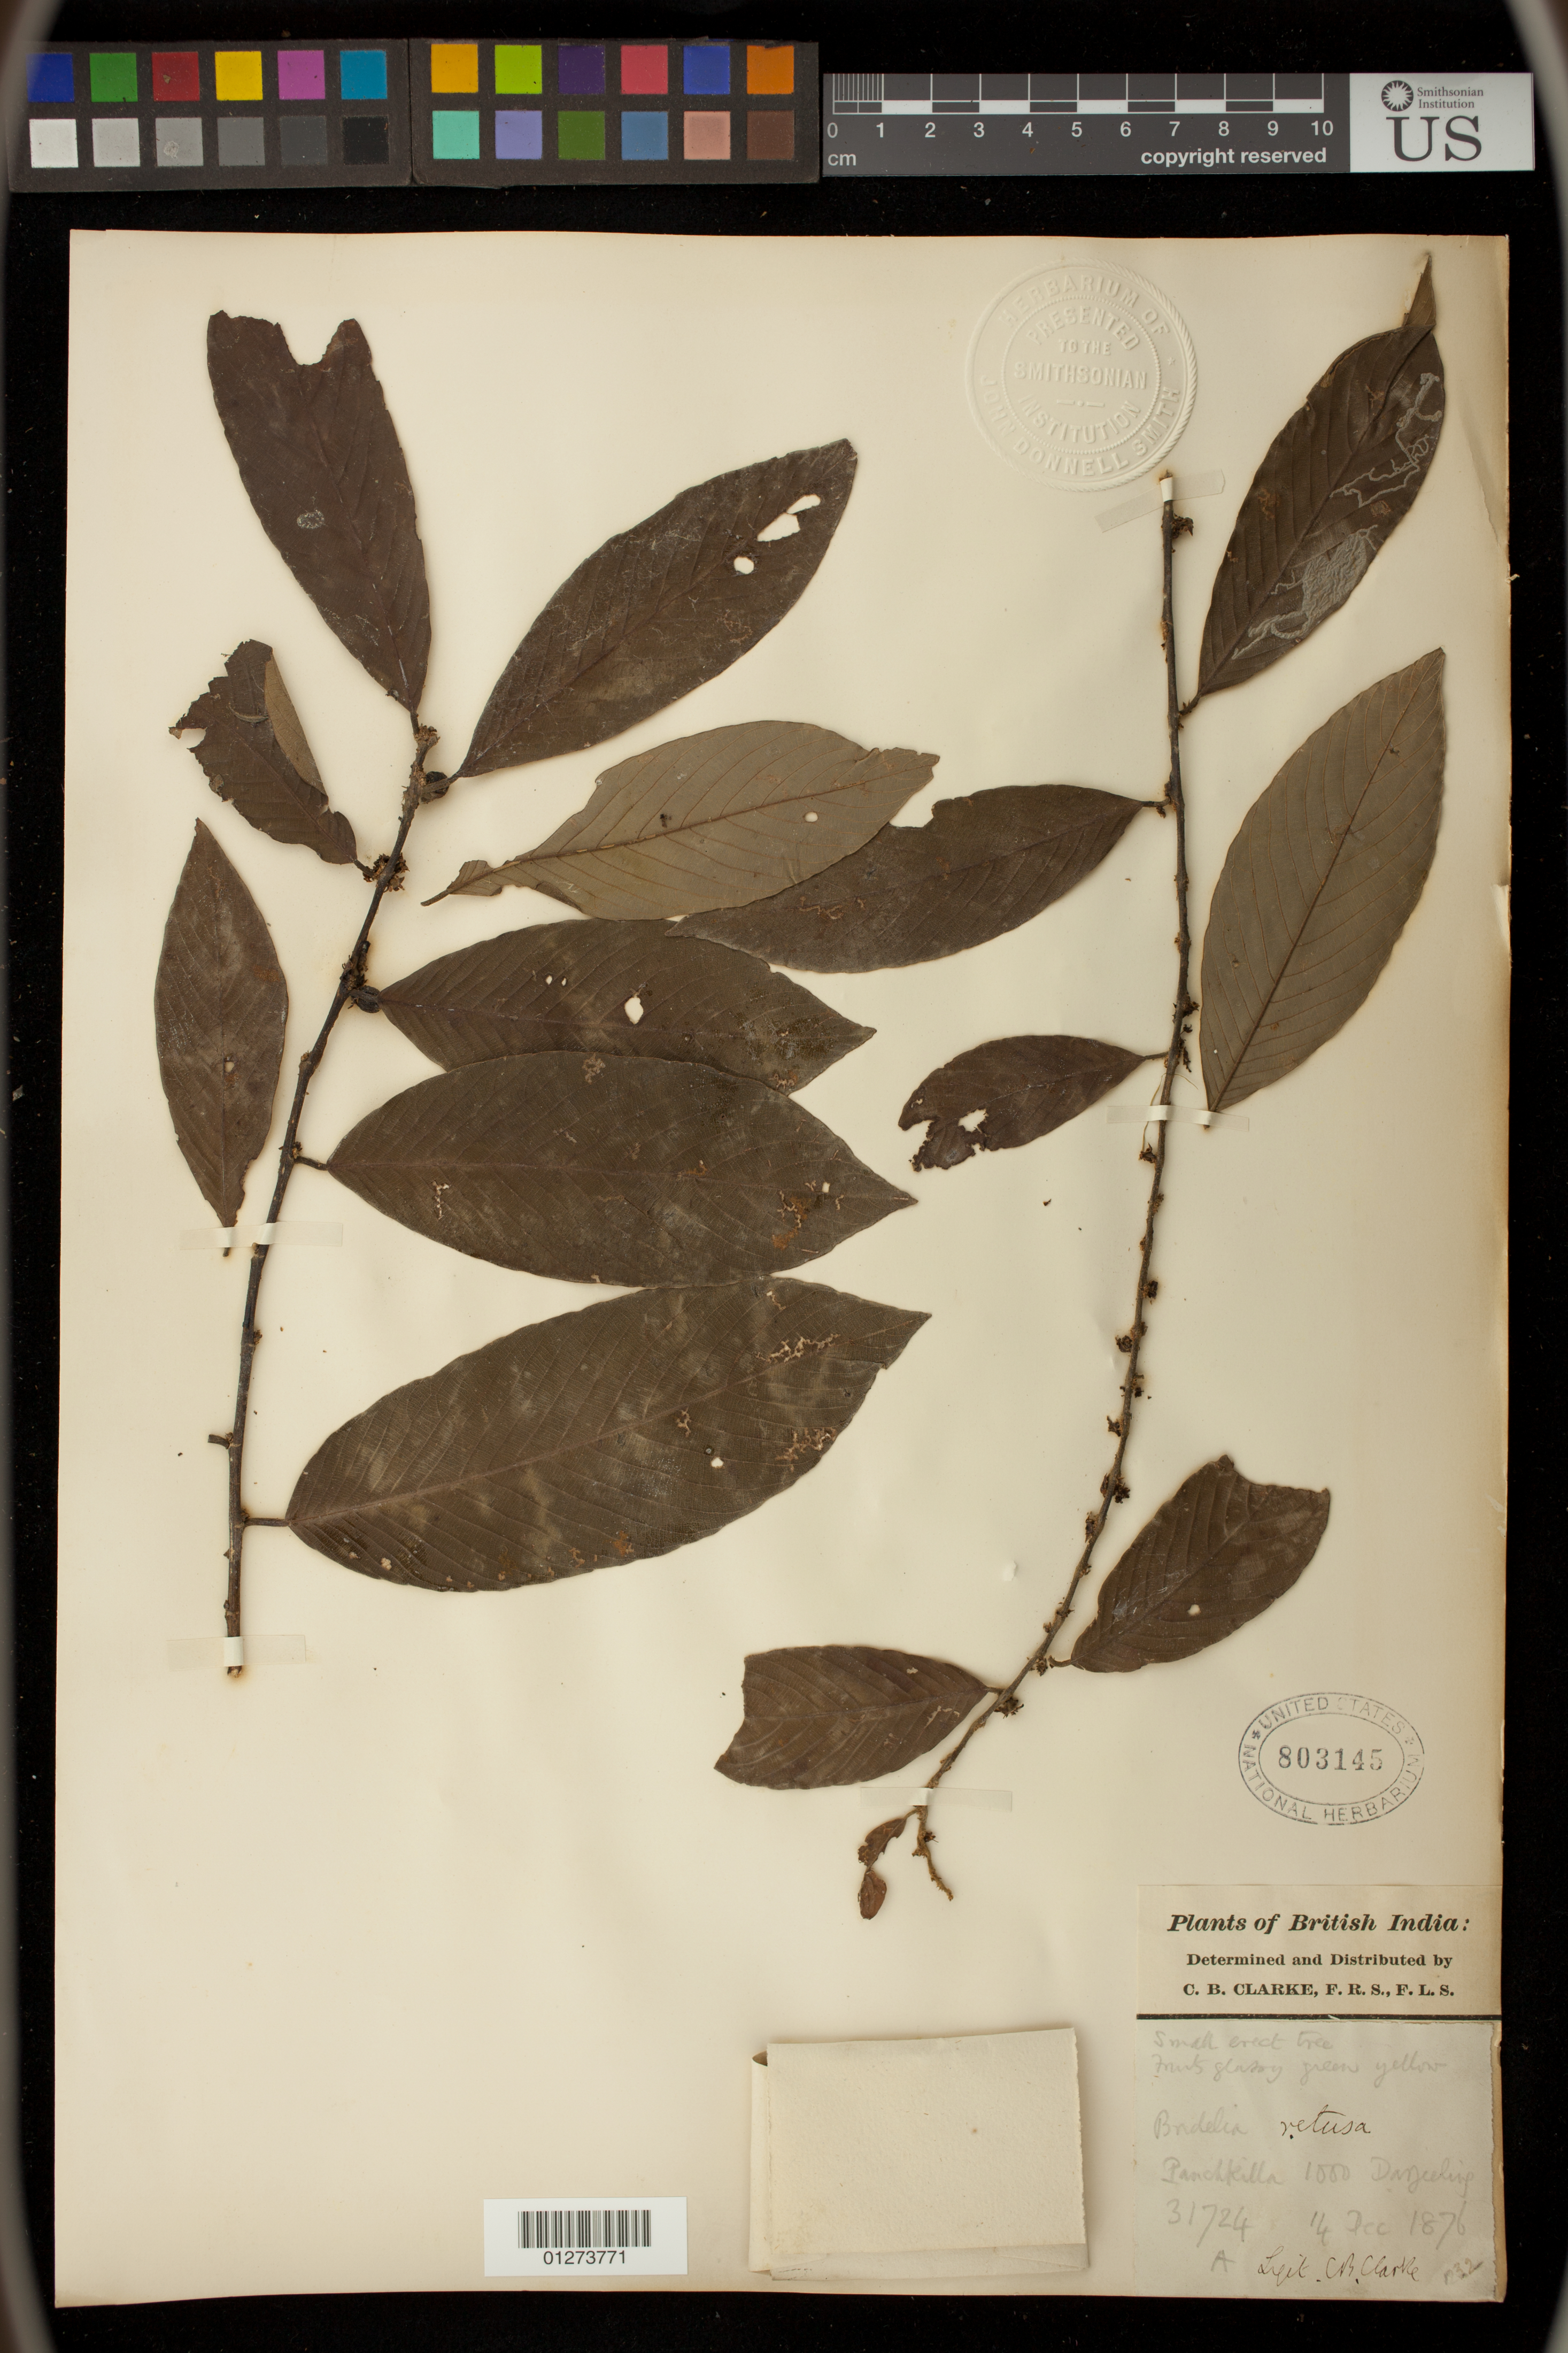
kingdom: Plantae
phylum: Tracheophyta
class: Magnoliopsida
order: Malpighiales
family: Phyllanthaceae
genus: Bridelia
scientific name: Bridelia retusa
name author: (L.) A. Juss.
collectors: C. B. Clarke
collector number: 31724A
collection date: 1876-12-14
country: India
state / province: West Bengal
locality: Panchkilla [Panchkula], Darjeeling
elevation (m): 1000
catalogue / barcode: US 803145